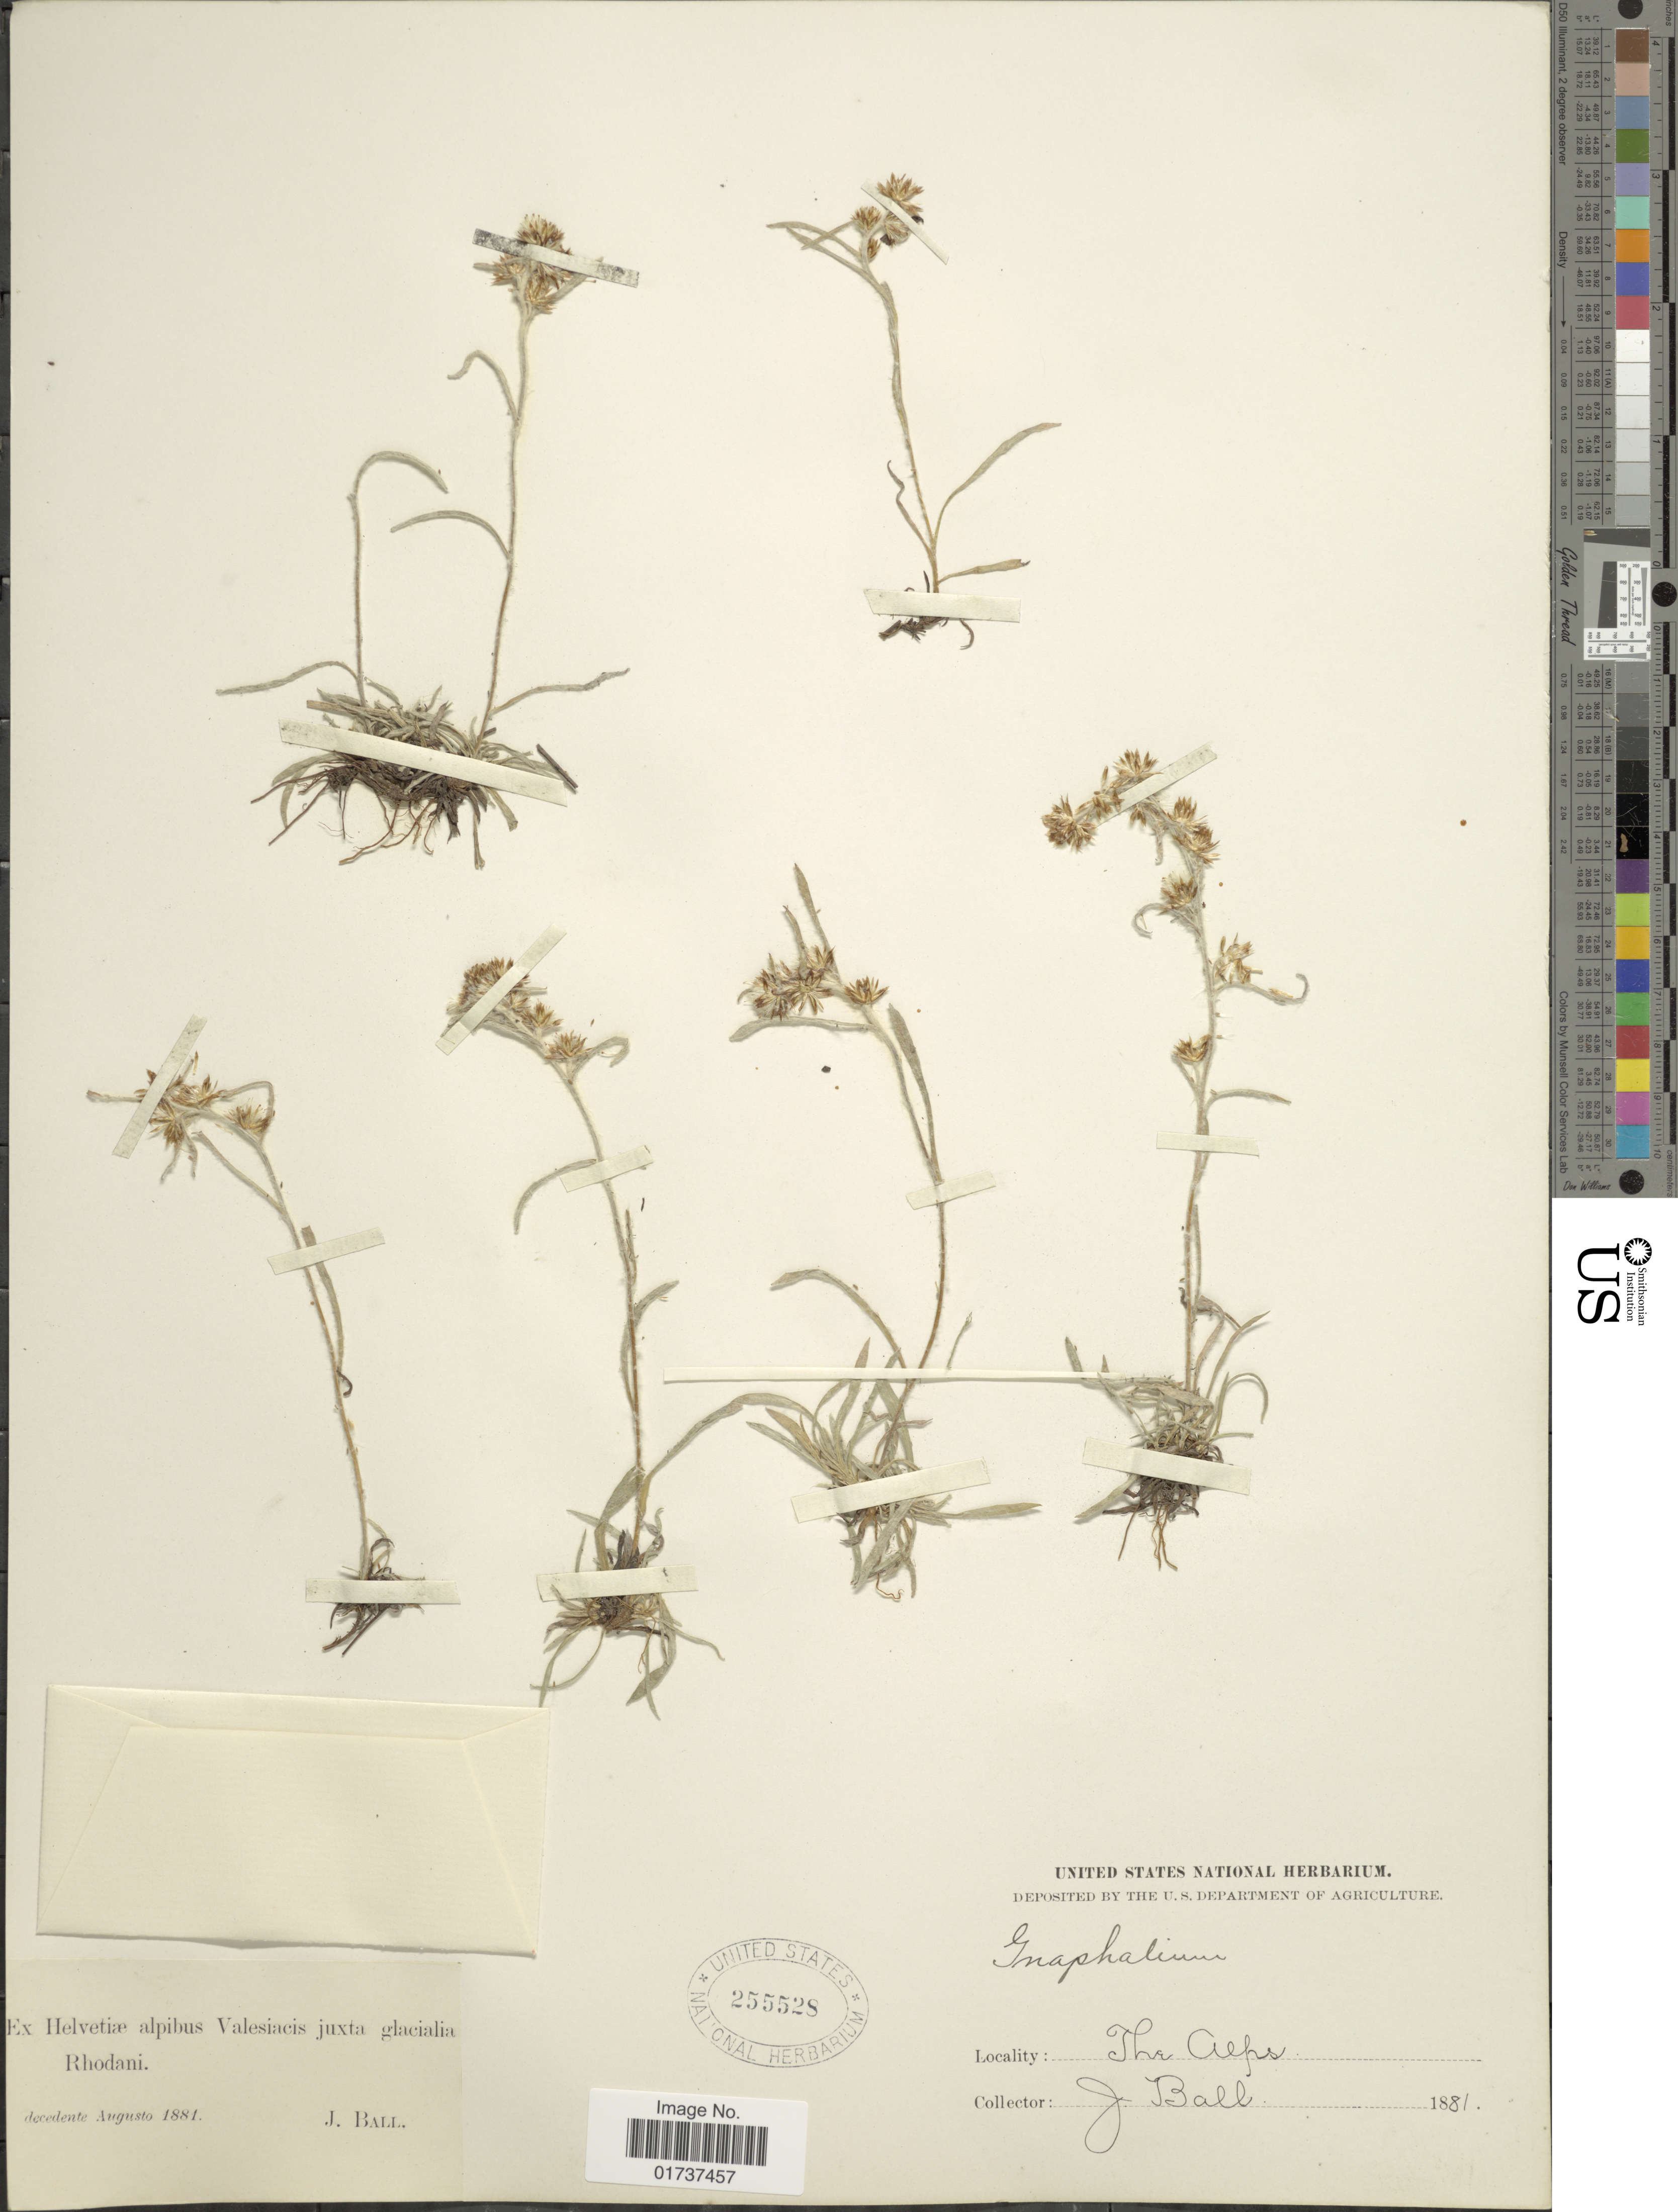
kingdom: Plantae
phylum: Tracheophyta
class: Magnoliopsida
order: Asterales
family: Asteraceae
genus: Gnaphalium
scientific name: Gnaphalium sylvaticum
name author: L.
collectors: J. Ball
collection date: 1881-08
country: Switzerland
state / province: Valais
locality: The Alpo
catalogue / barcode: US 255528